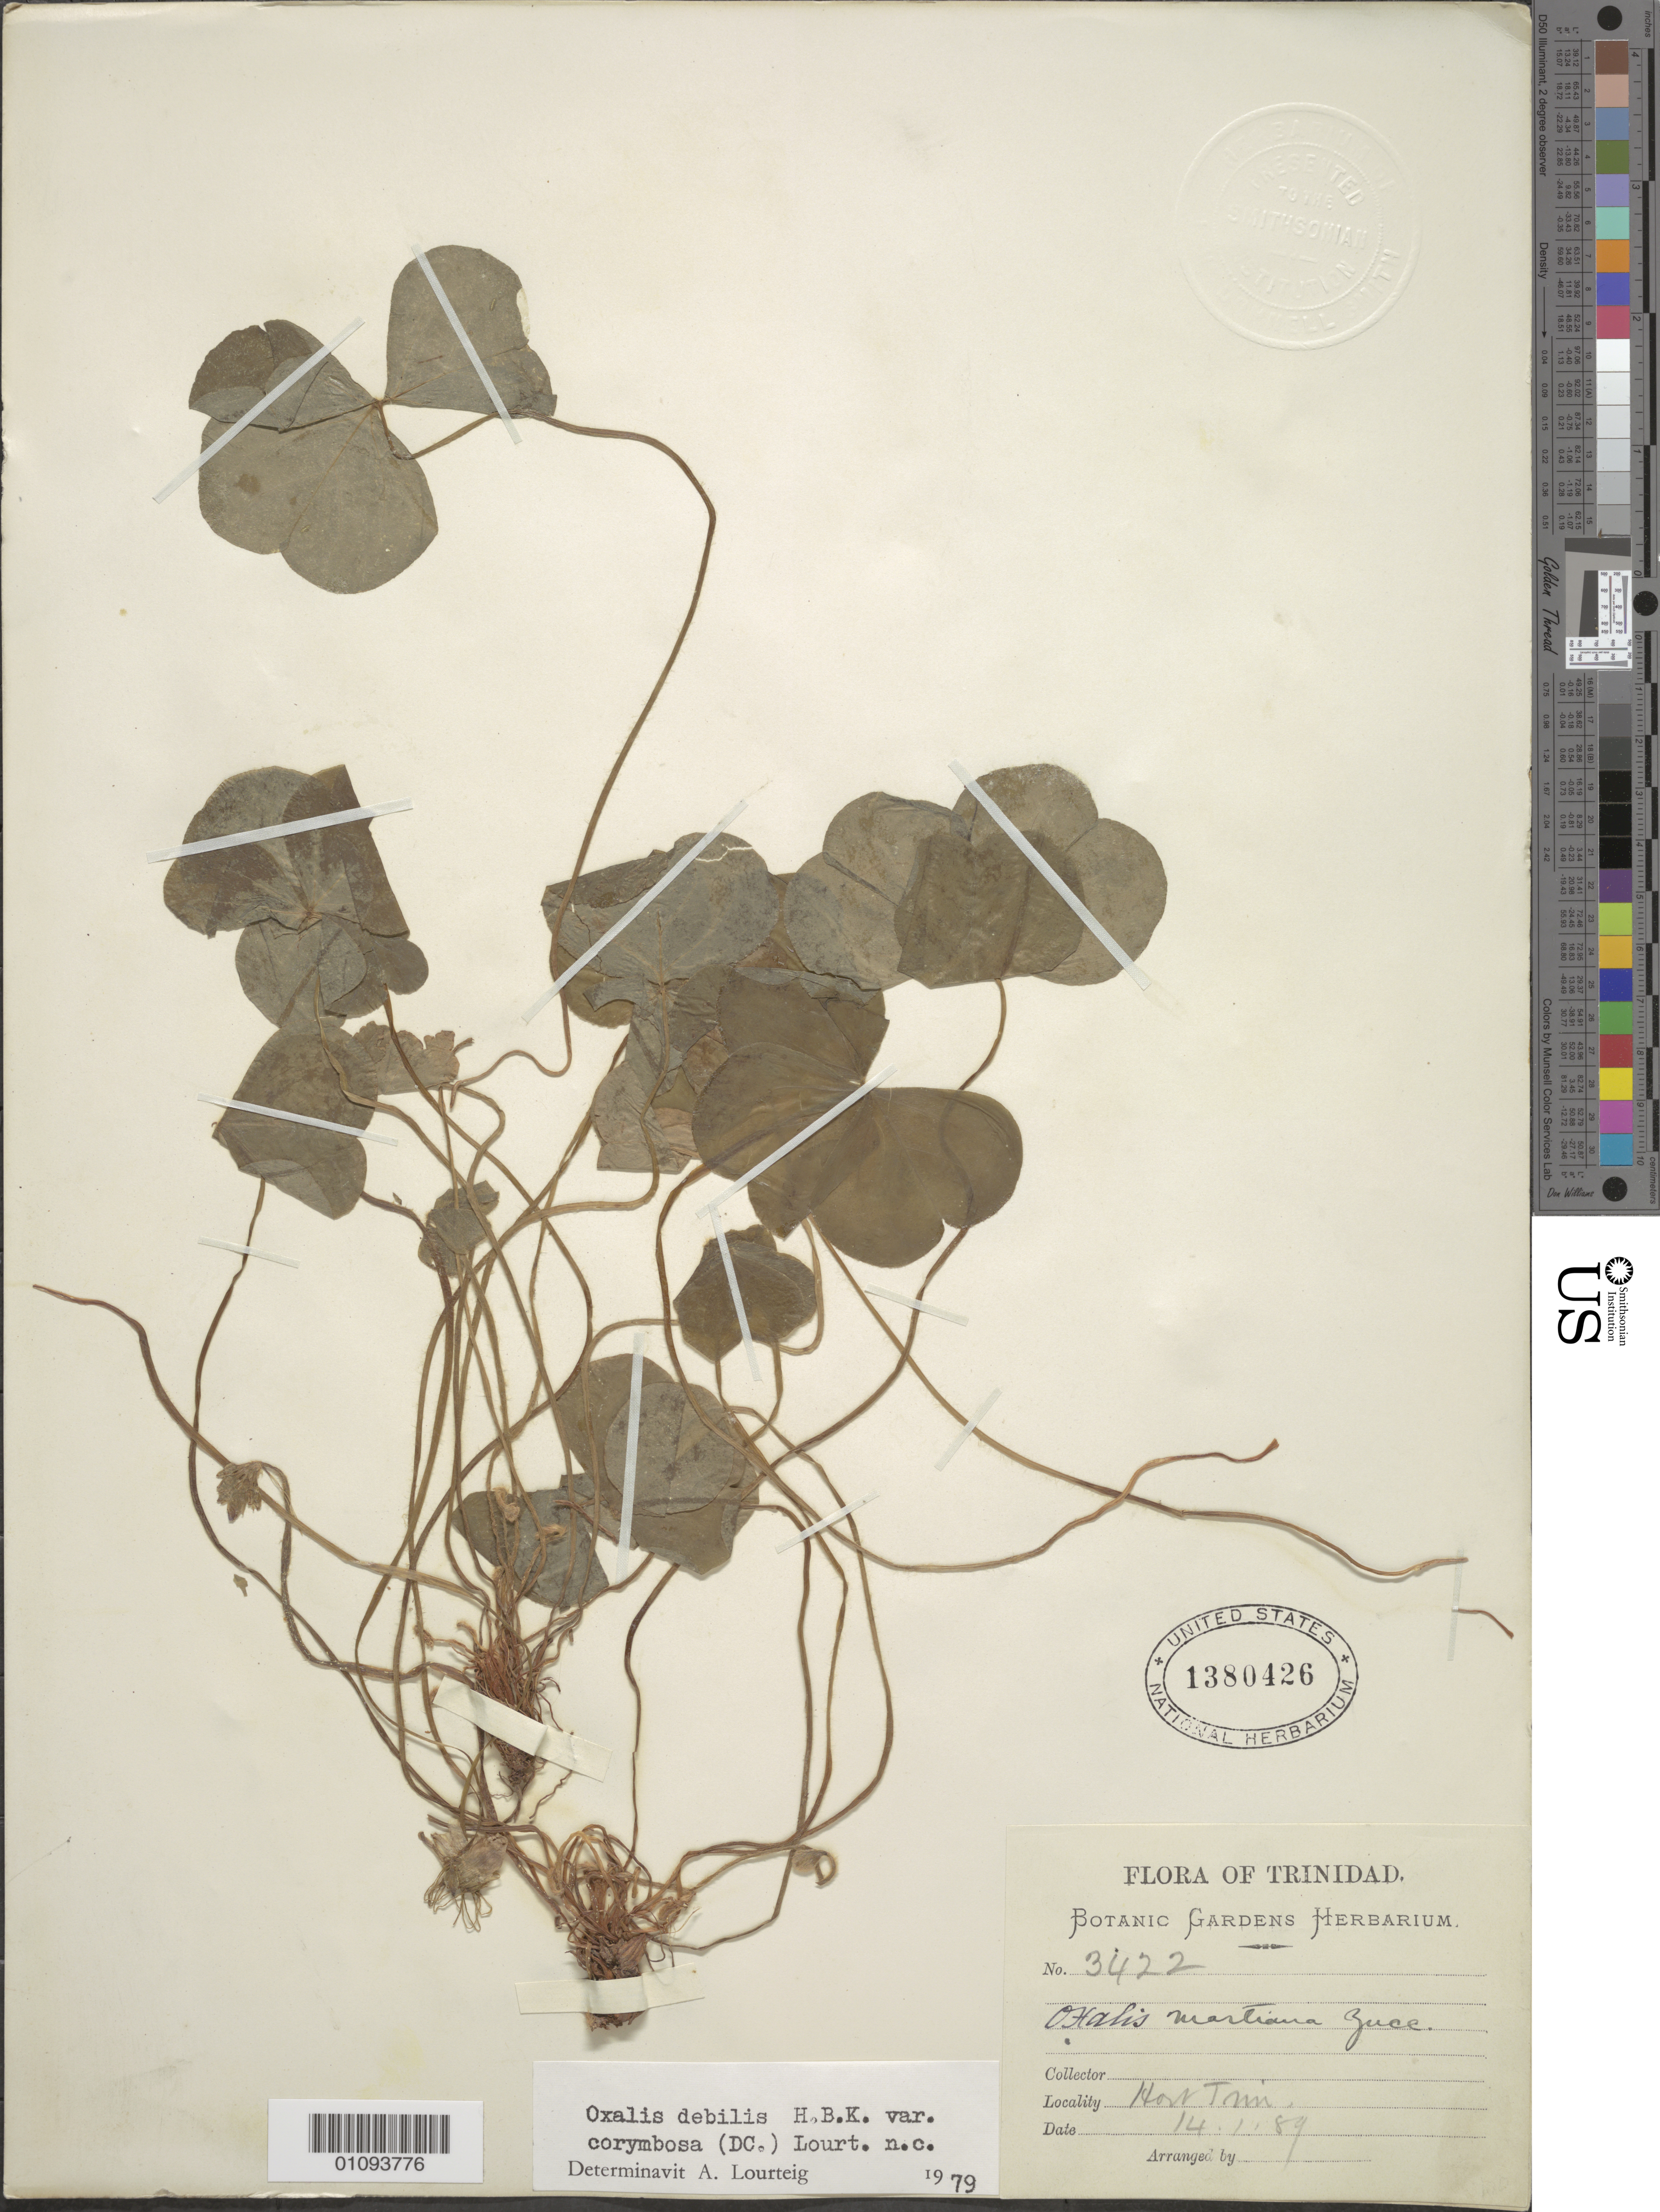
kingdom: Plantae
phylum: Tracheophyta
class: Magnoliopsida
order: Oxalidales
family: Oxalidaceae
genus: Oxalis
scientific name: Oxalis debilis var. corymbosa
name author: (DC.) Lourteig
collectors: Botanic Gardens Herbarium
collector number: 3422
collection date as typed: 14 Jan 1889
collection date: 1889-01-14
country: Trinidad and Tobago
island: Trinidad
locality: Hart Trim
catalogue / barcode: US 1380426